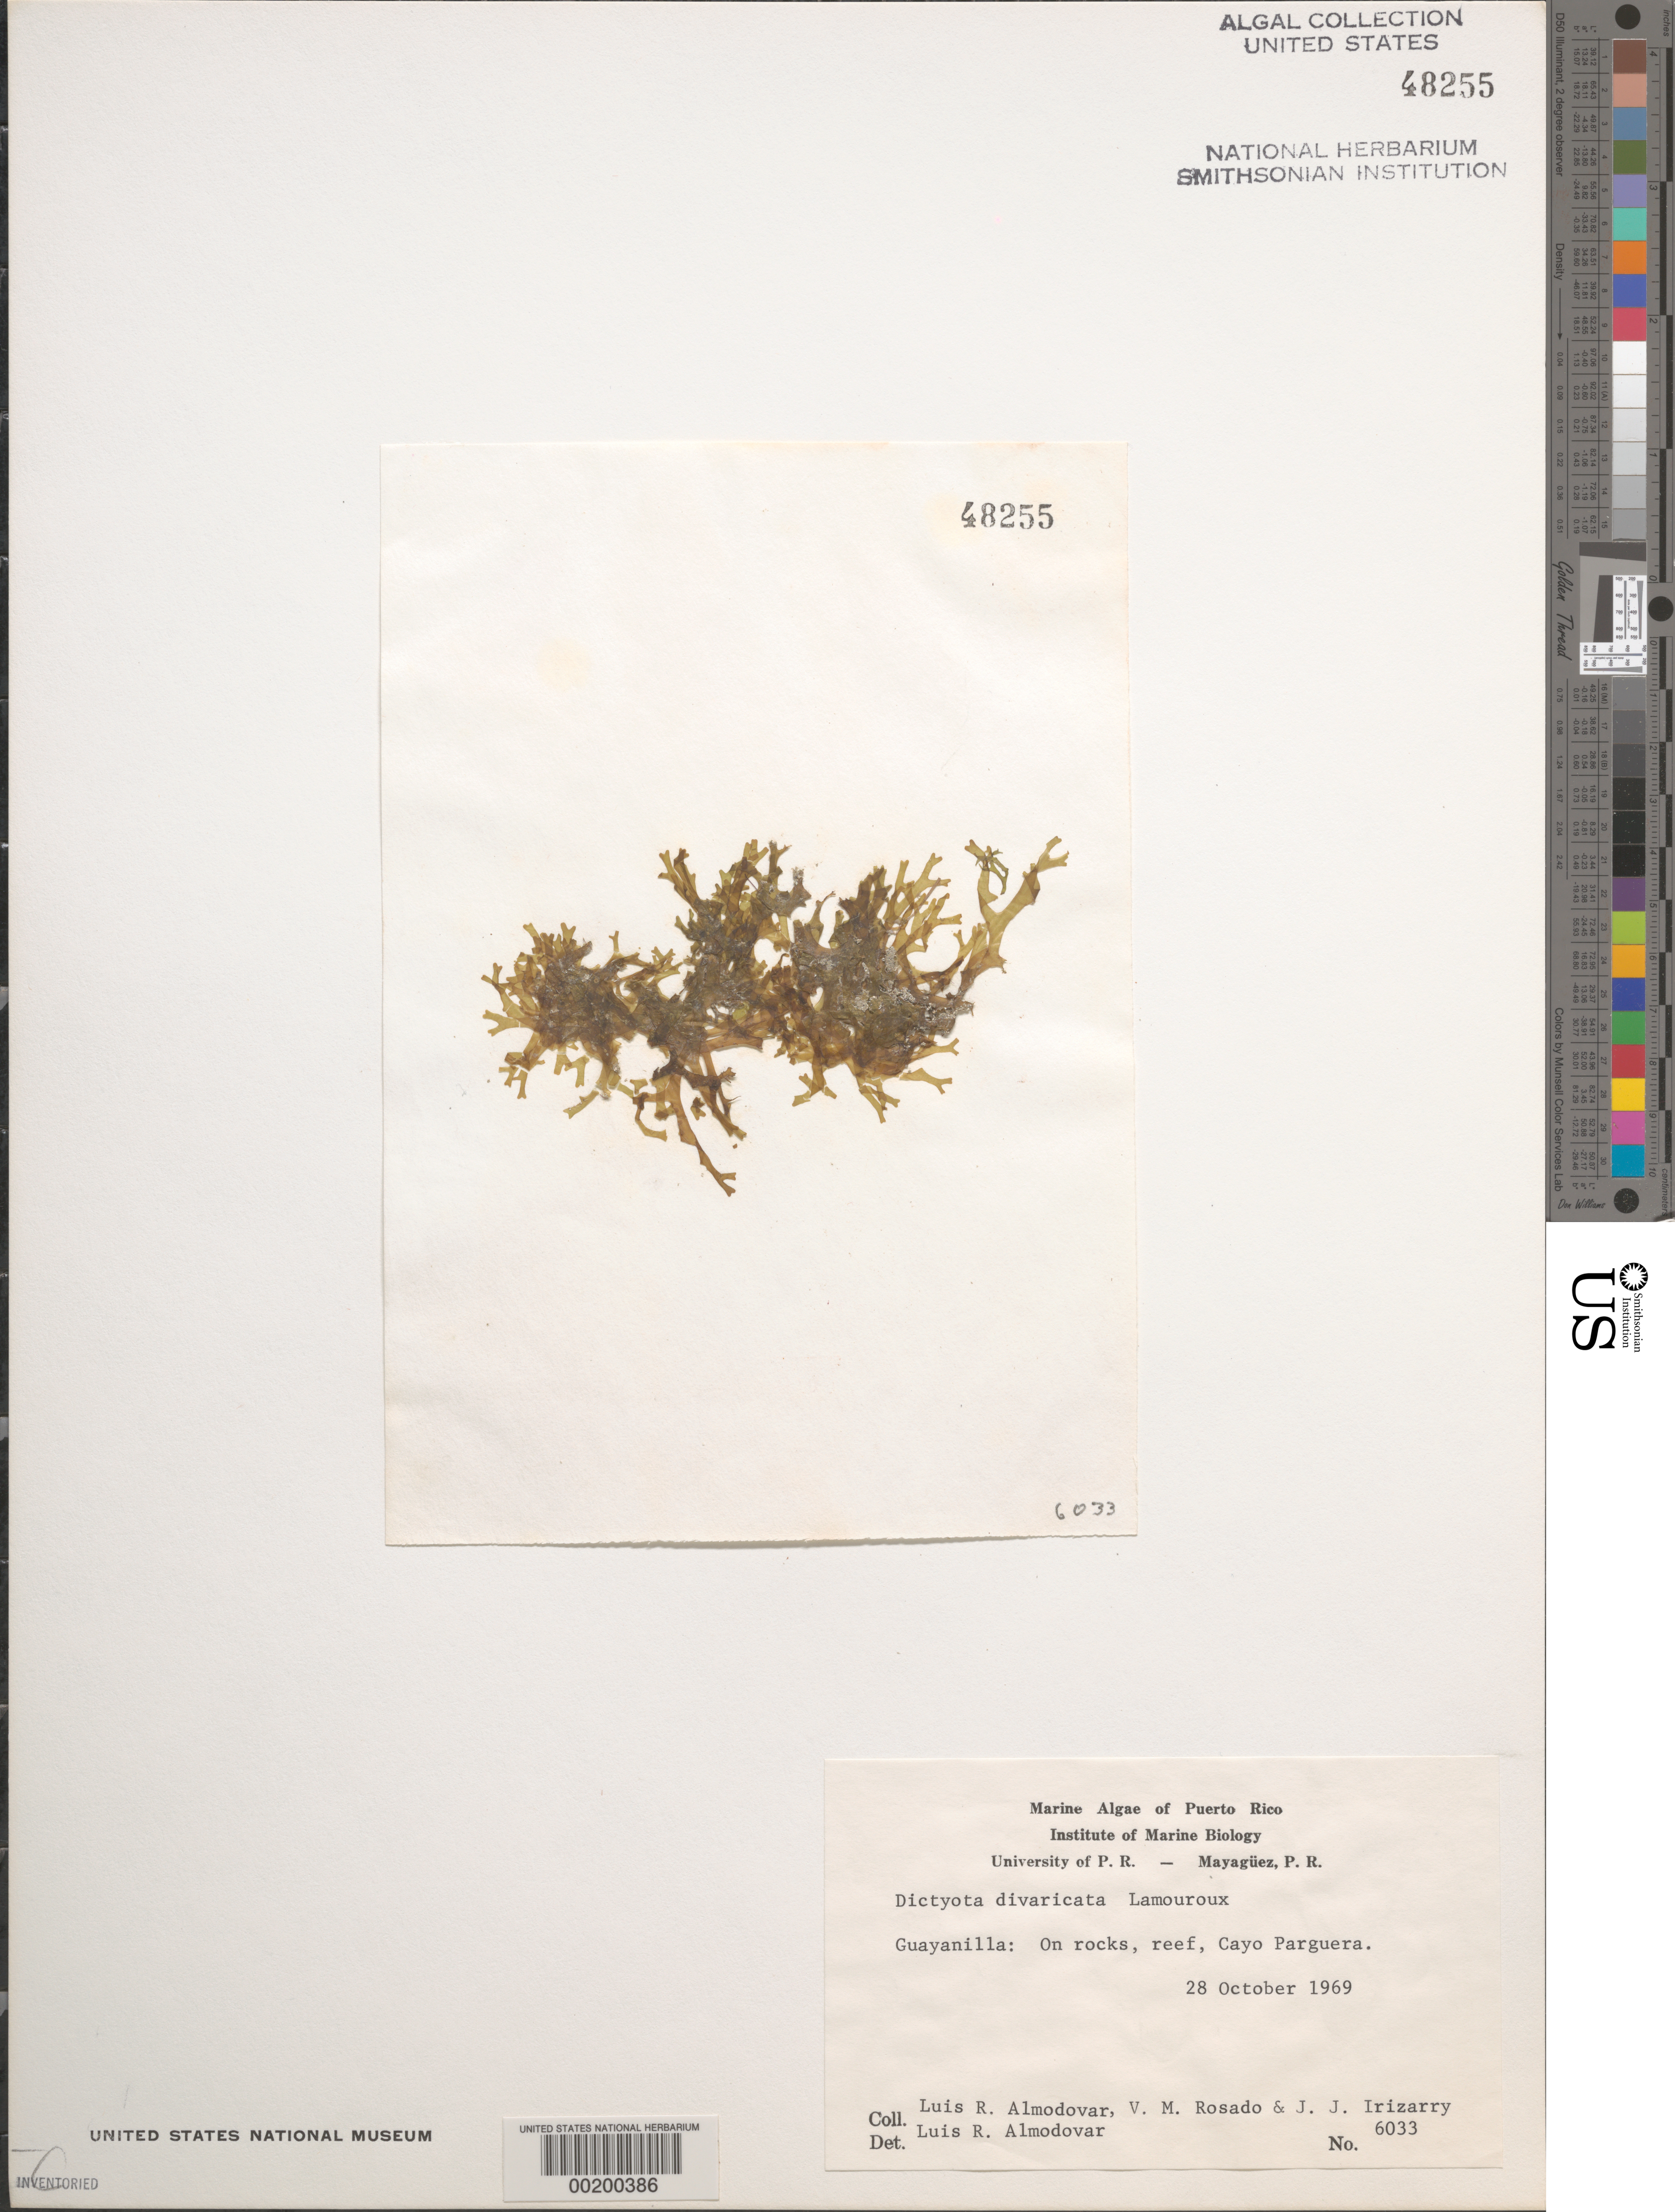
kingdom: Chromista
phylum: Ochrophyta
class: Phaeophyceae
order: Dictyotales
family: Dictyotaceae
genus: Dictyota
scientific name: Dictyota divaricata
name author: J.V.Lamouroux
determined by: Almodovar, L. R.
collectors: L. Almodovar, V. Rosado & J. Irizarry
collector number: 6033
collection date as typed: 28 Oct 1969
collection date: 1969-10-28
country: Puerto Rico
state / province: Guayanilla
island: Cayo Parguera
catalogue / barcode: US 48255